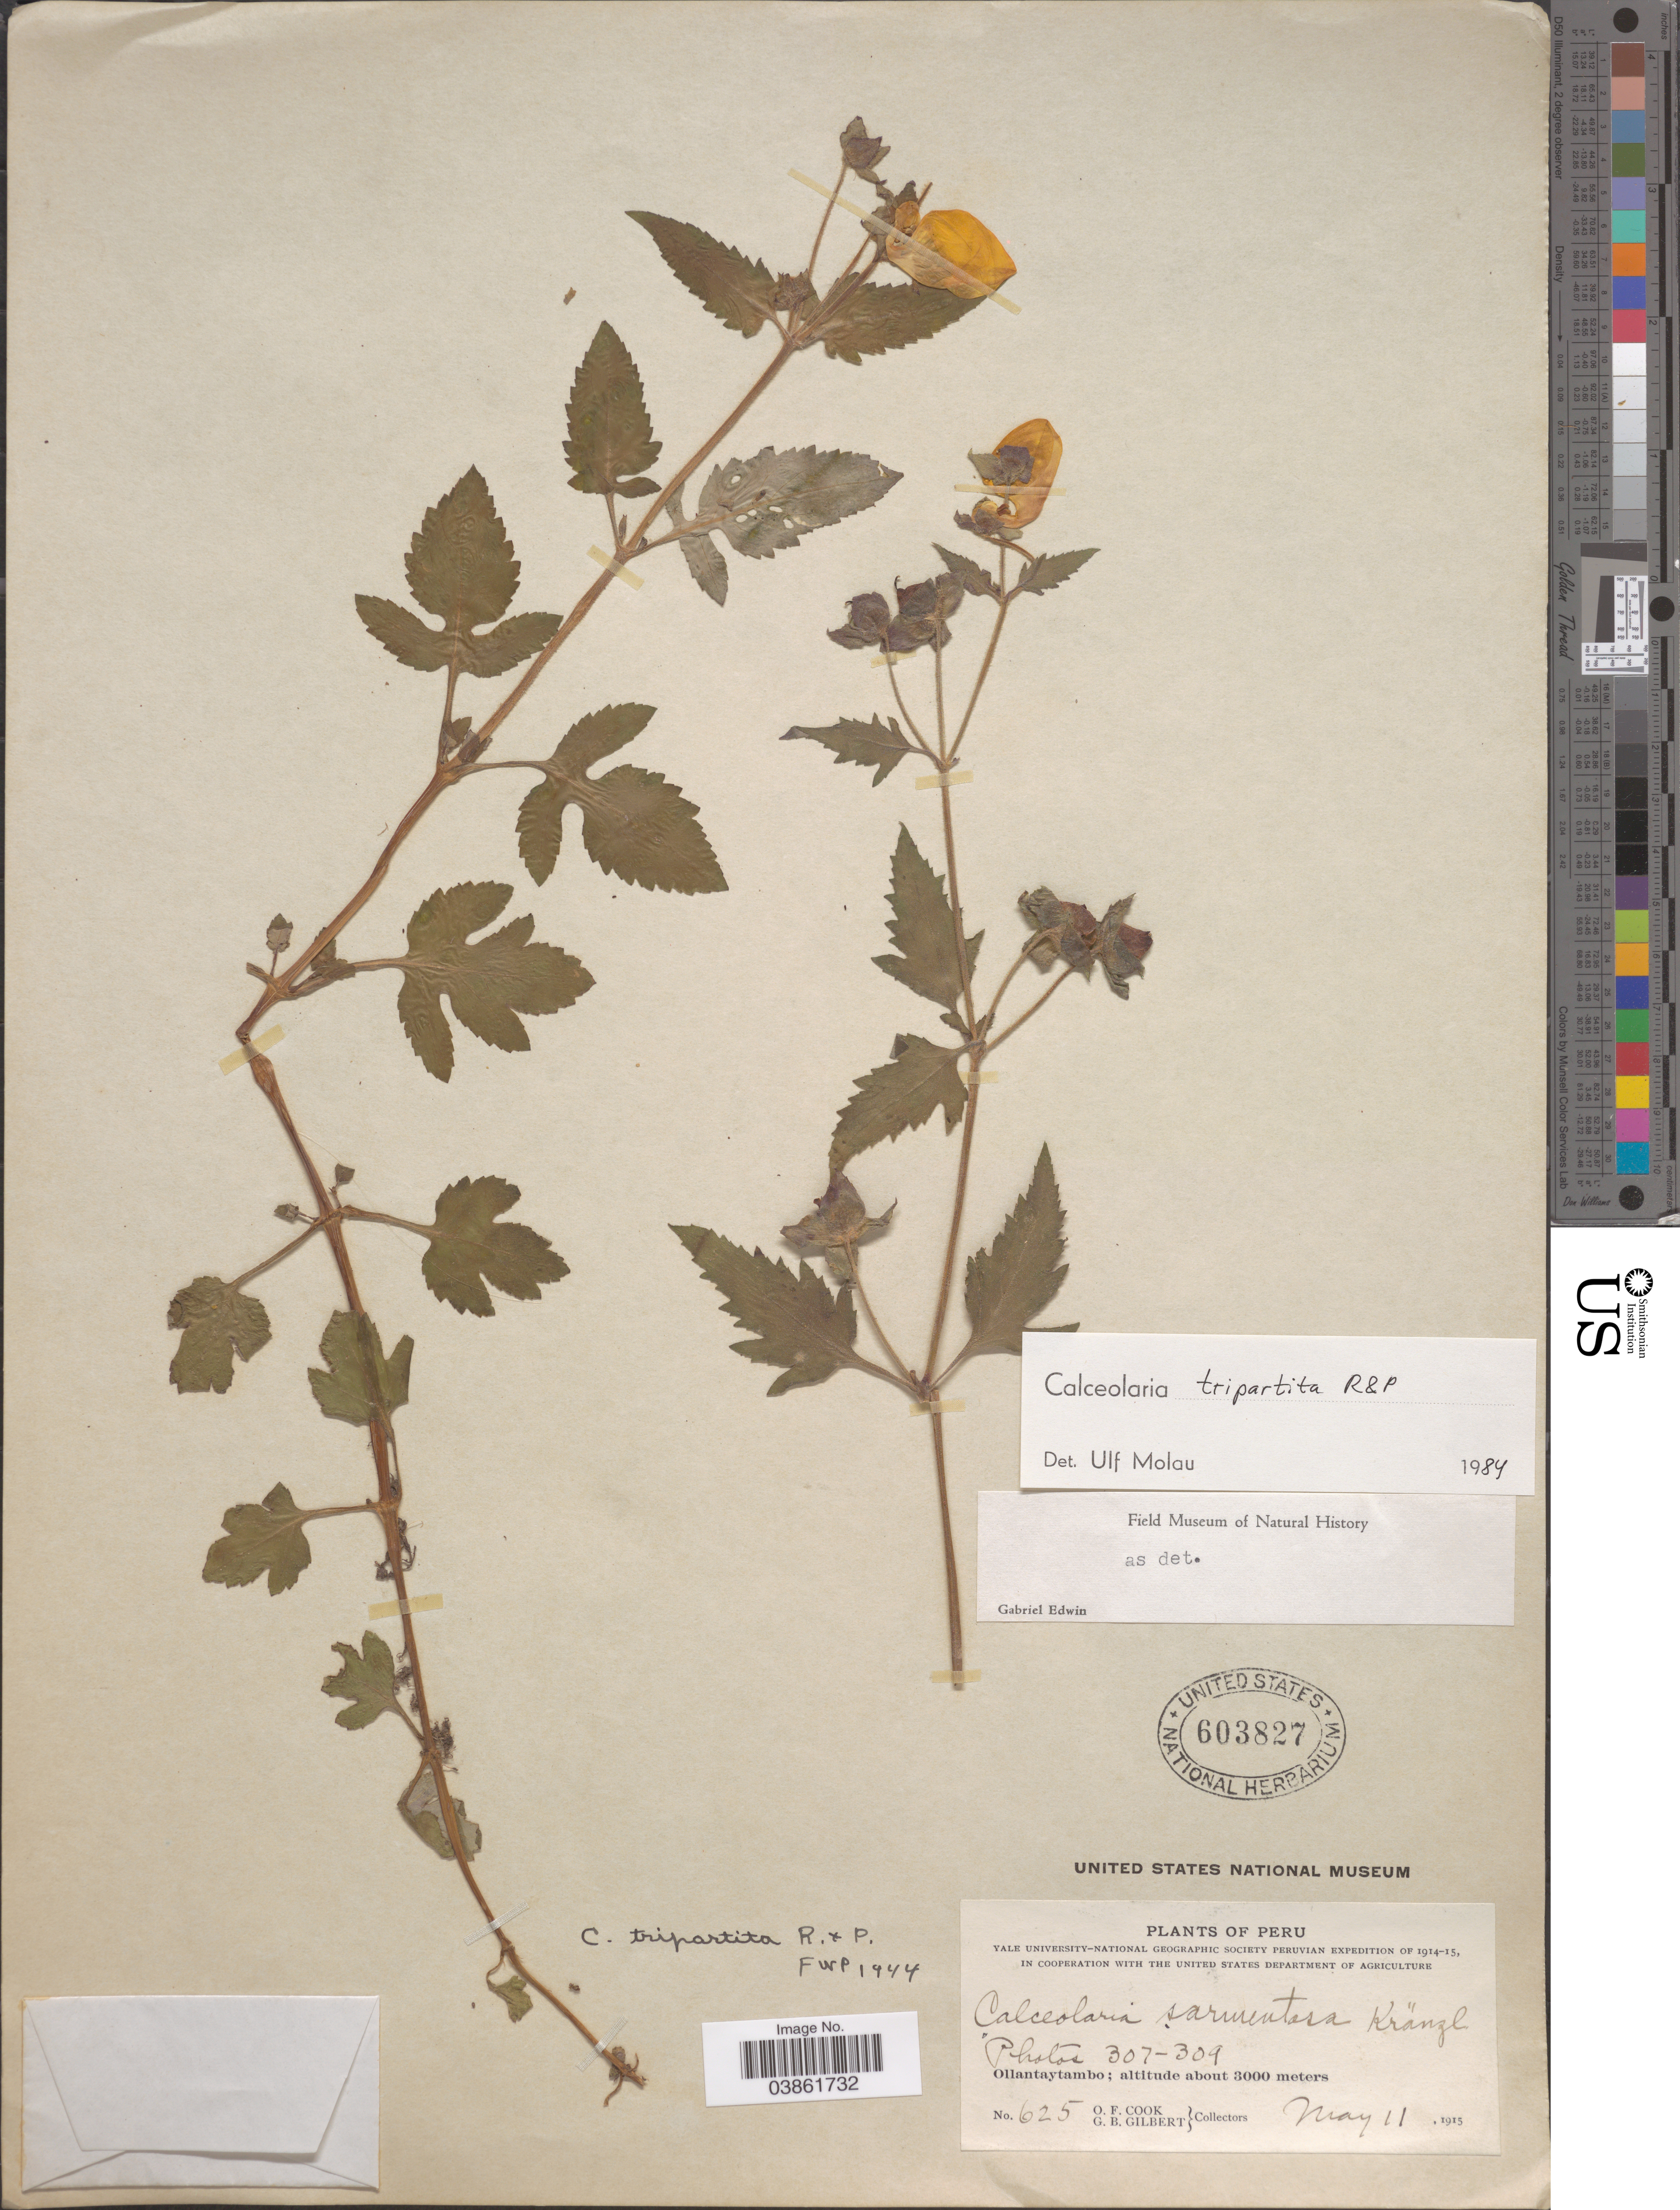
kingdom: Plantae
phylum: Tracheophyta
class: Magnoliopsida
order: Lamiales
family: Calceolariaceae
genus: Calceolaria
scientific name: Calceolaria tripartita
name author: Ruiz & Pav.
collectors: O. F. Cook & G. B. Gilbert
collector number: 625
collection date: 1915-05-11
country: Peru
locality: Ollantaytambo.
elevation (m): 3000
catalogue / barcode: US 6032827